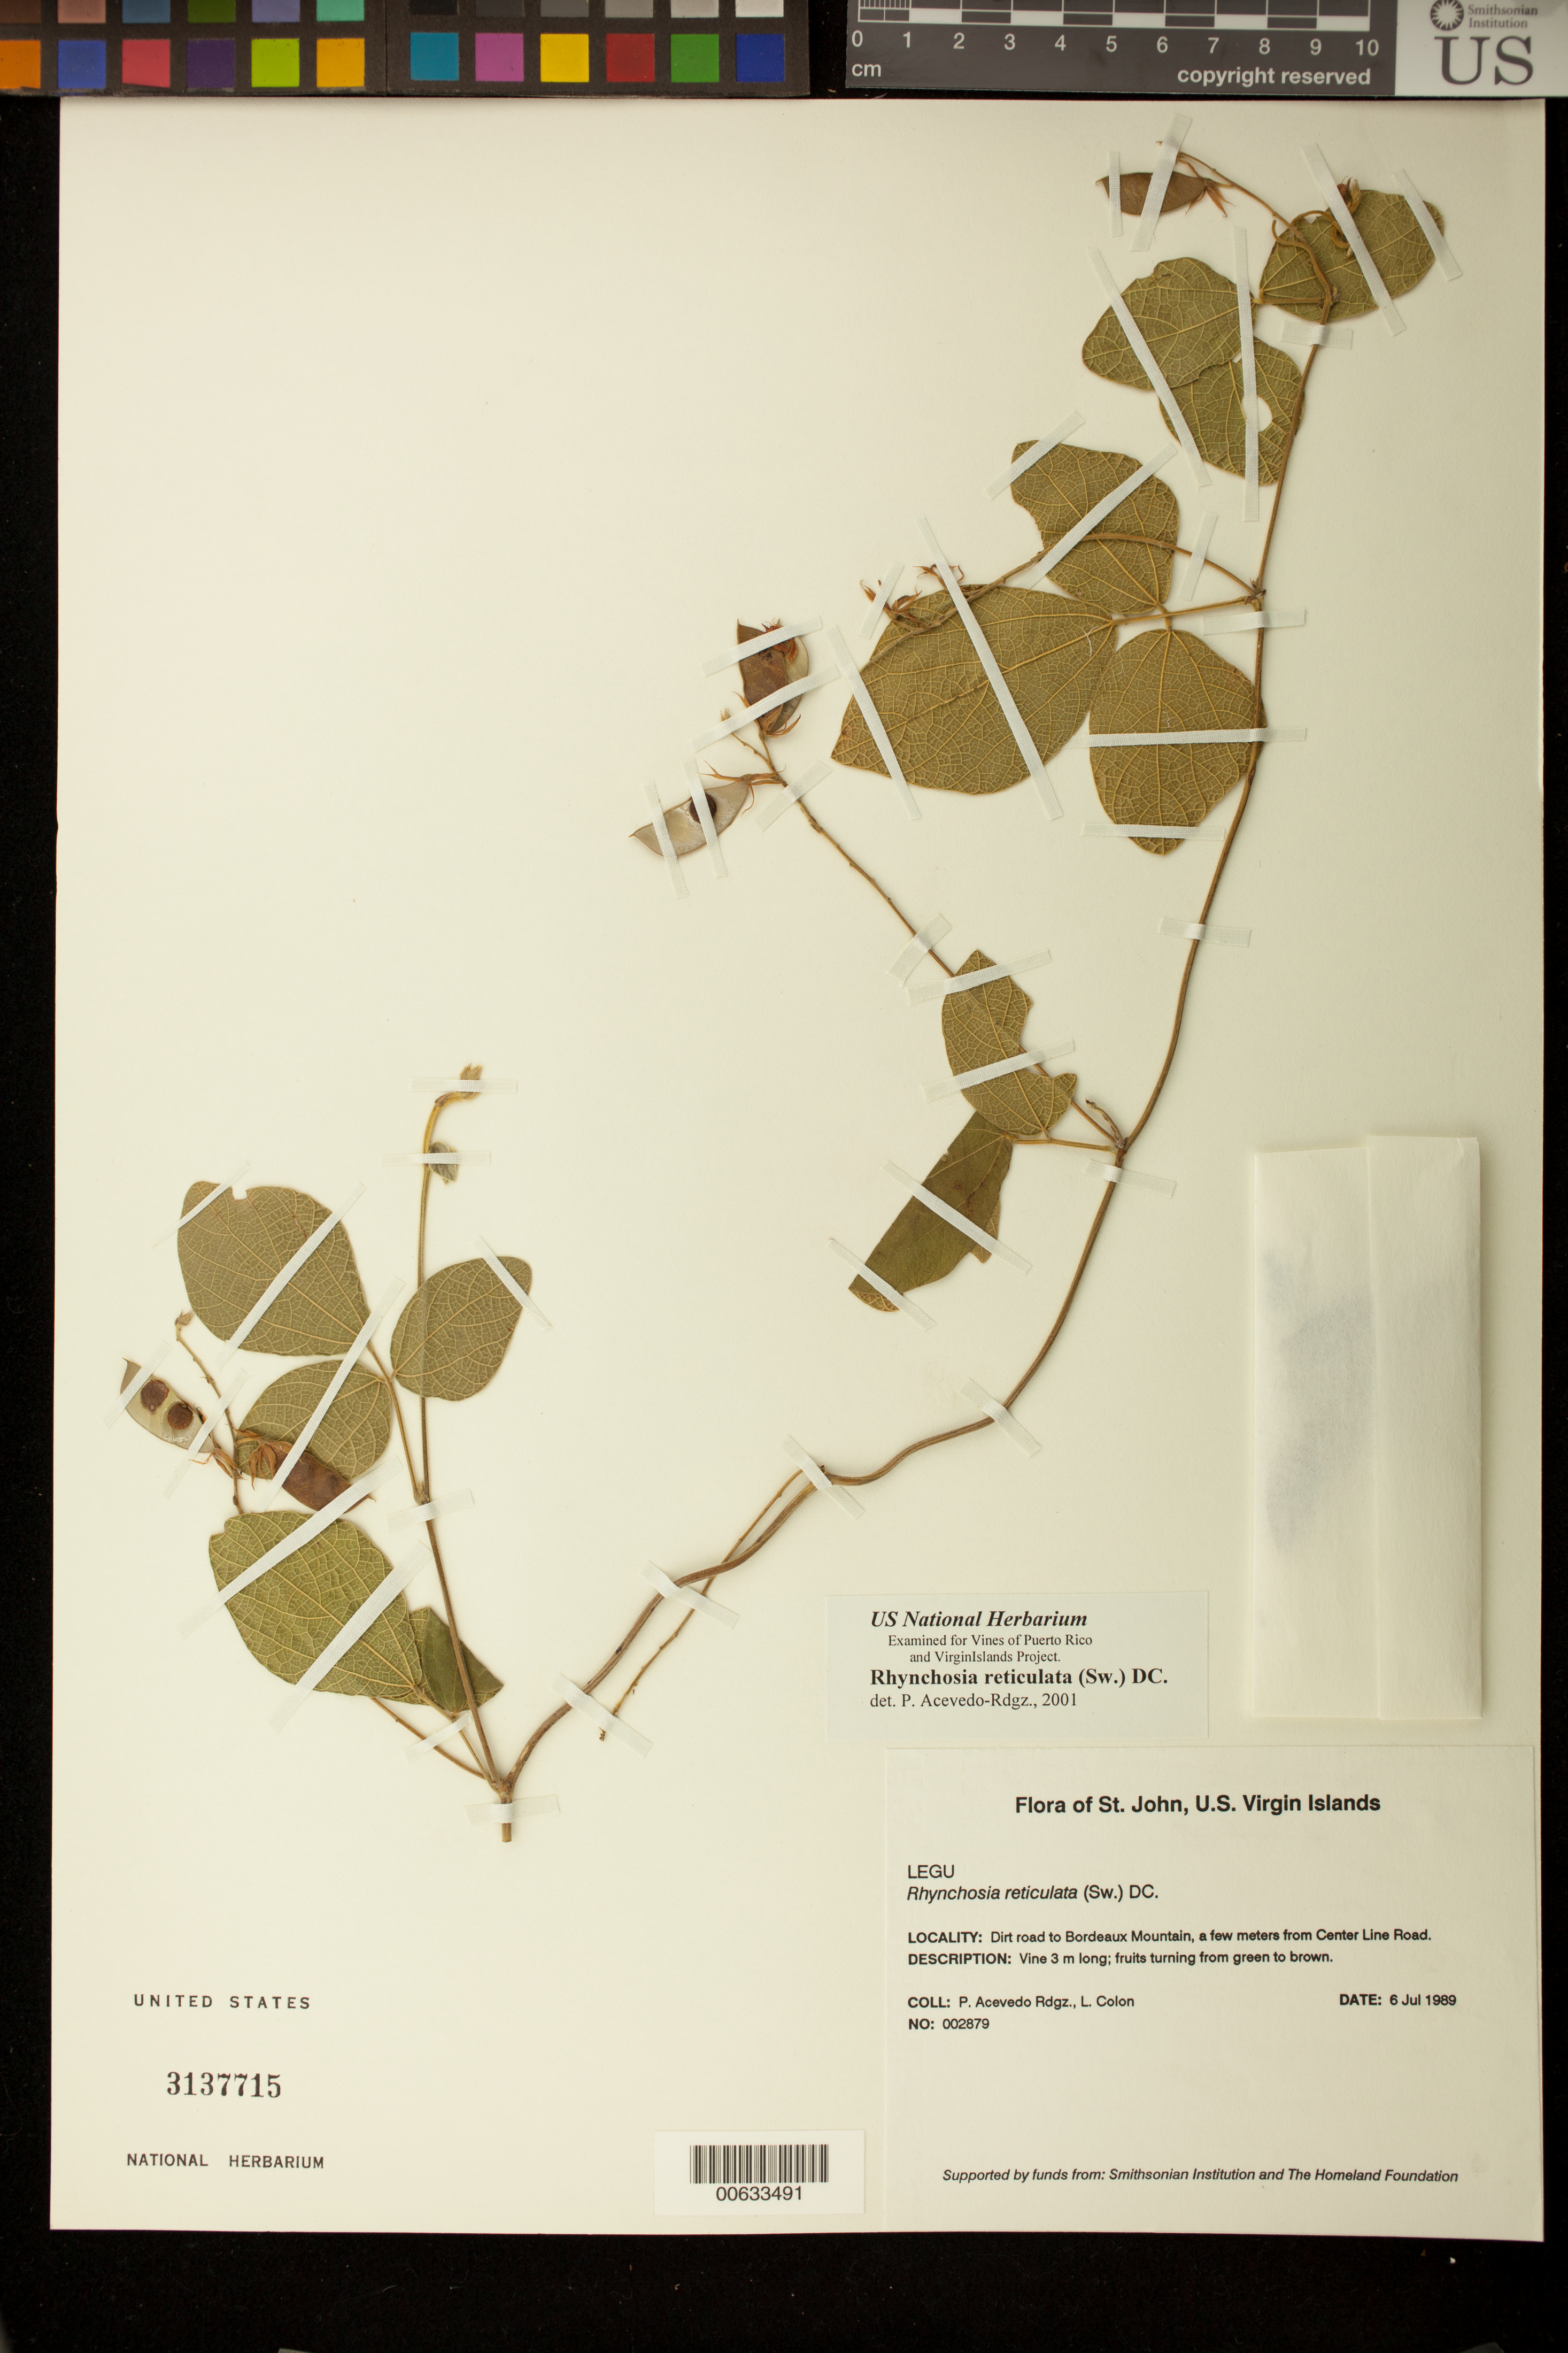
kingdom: Plantae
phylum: Tracheophyta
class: Magnoliopsida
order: Fabales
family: Fabaceae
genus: Rhynchosia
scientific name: Rhynchosia reticulata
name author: (Sw.) DC.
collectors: P. Acevedo-Rodr. & L. Colon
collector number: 2879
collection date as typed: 06 Jul 1989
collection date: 1989-07-06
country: U.S. Virgin Islands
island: St. John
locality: Coral Bay Quarter; along dirt road to Bordeaux Mountain, a few meters from Center Line Road.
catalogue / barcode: US 3137715